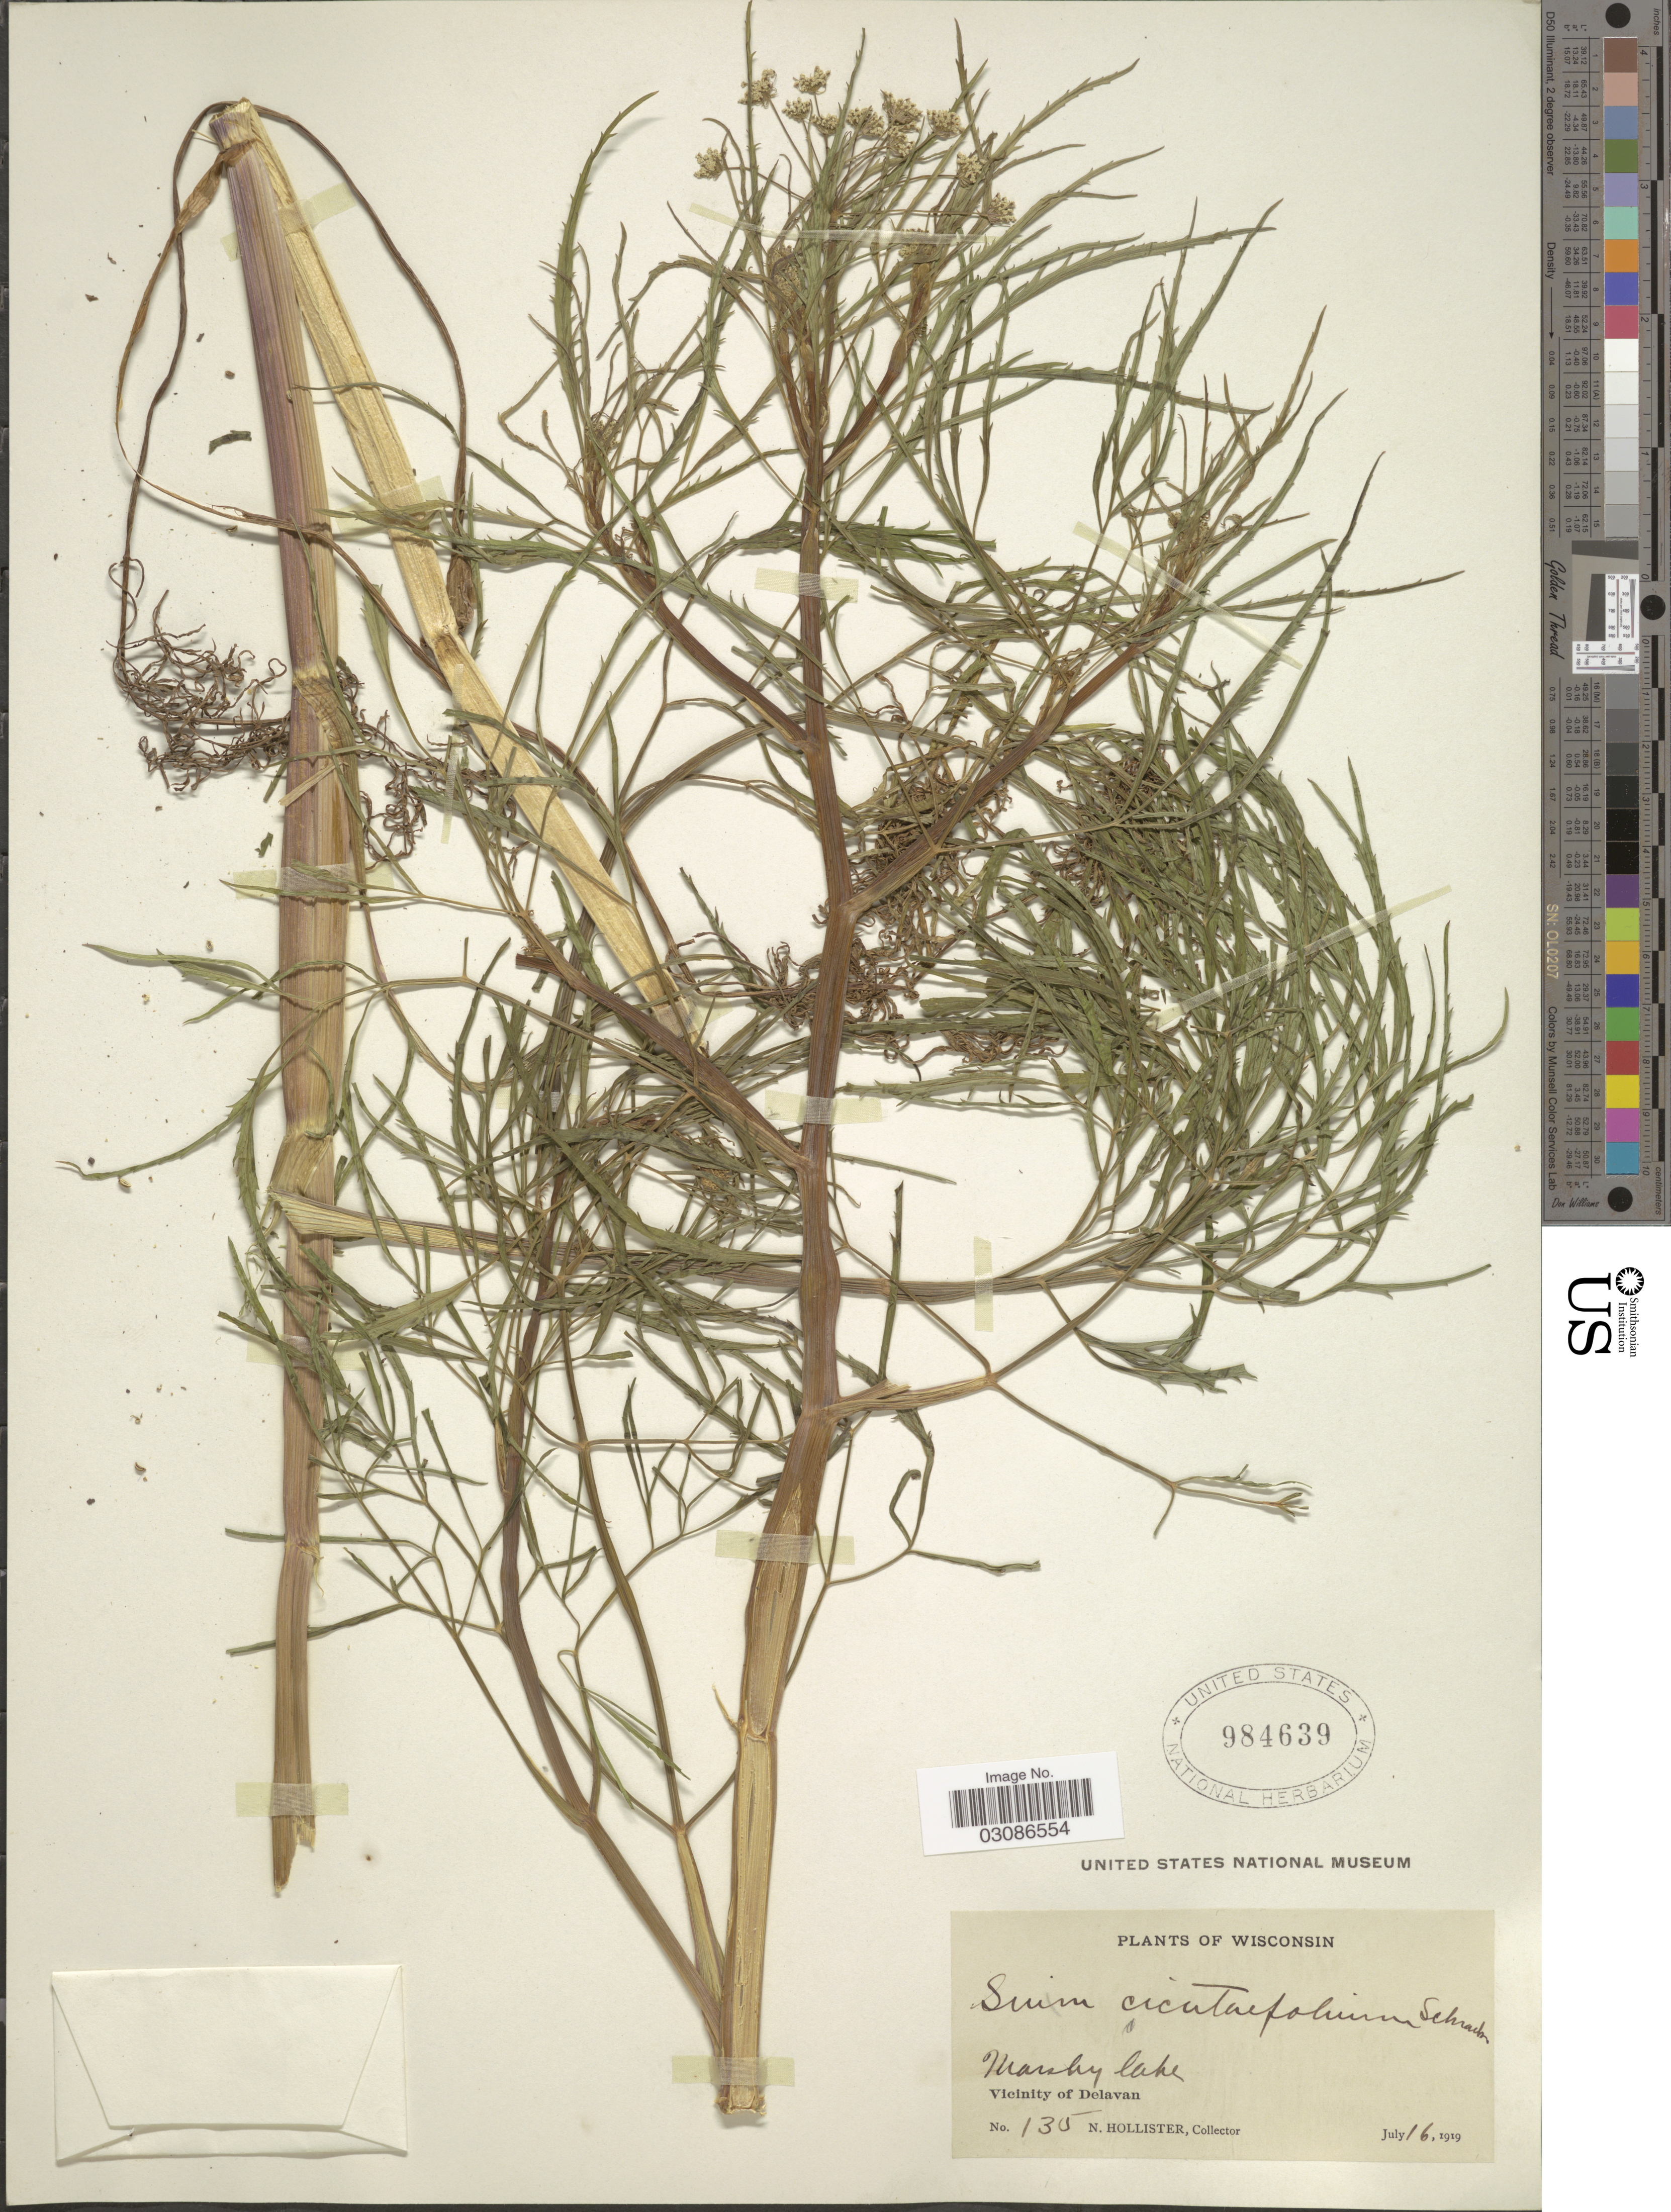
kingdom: Plantae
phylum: Tracheophyta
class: Magnoliopsida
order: Apiales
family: Apiaceae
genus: Sium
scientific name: Sium suave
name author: Walter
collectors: N. Hollister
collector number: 135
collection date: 1919-07-16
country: United States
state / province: Wisconsin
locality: Marshy lake, Vicinity of Delavan.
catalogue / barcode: US 984639